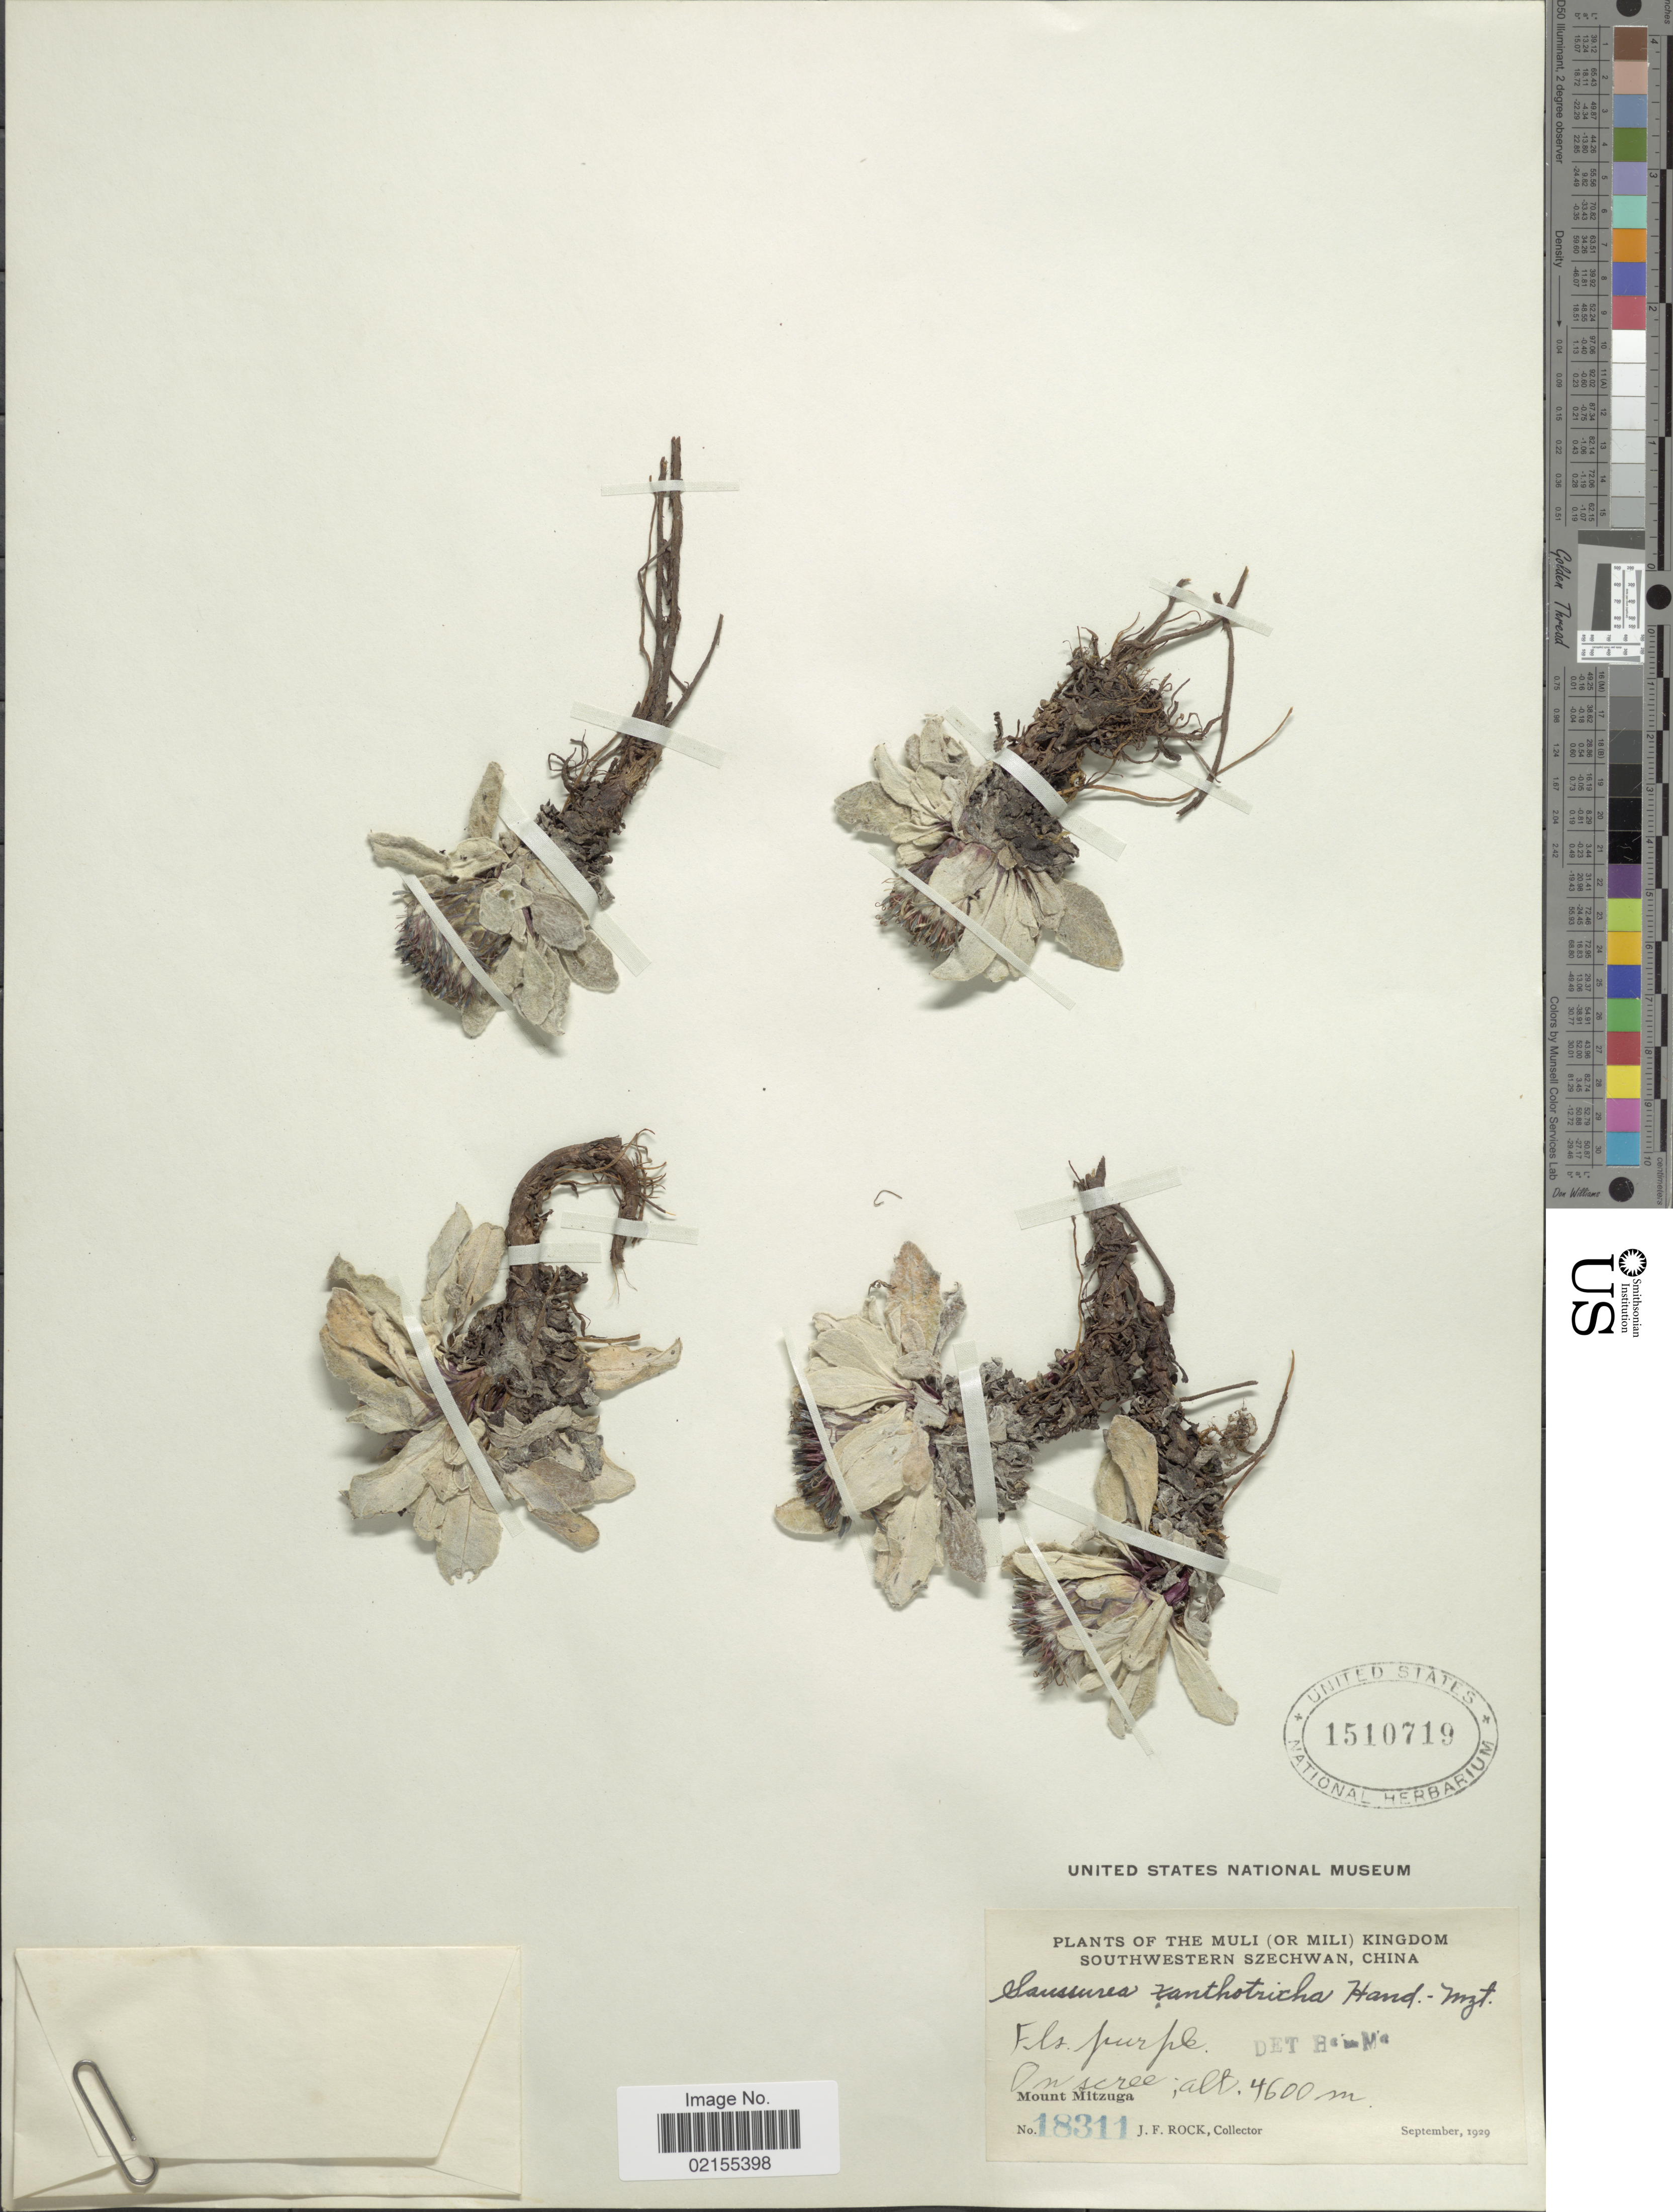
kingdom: Plantae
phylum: Tracheophyta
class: Magnoliopsida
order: Asterales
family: Asteraceae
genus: Saussurea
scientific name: Saussurea spathulifolia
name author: Franch.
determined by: Chen, Yousheng S.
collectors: J. Rock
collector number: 18311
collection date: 1929-09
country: China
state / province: Sichuan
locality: The Muli (or Mili) Kingdom, Southwestern Szechwan, Mount Mitzuga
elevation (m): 4600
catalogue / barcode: US 1510719